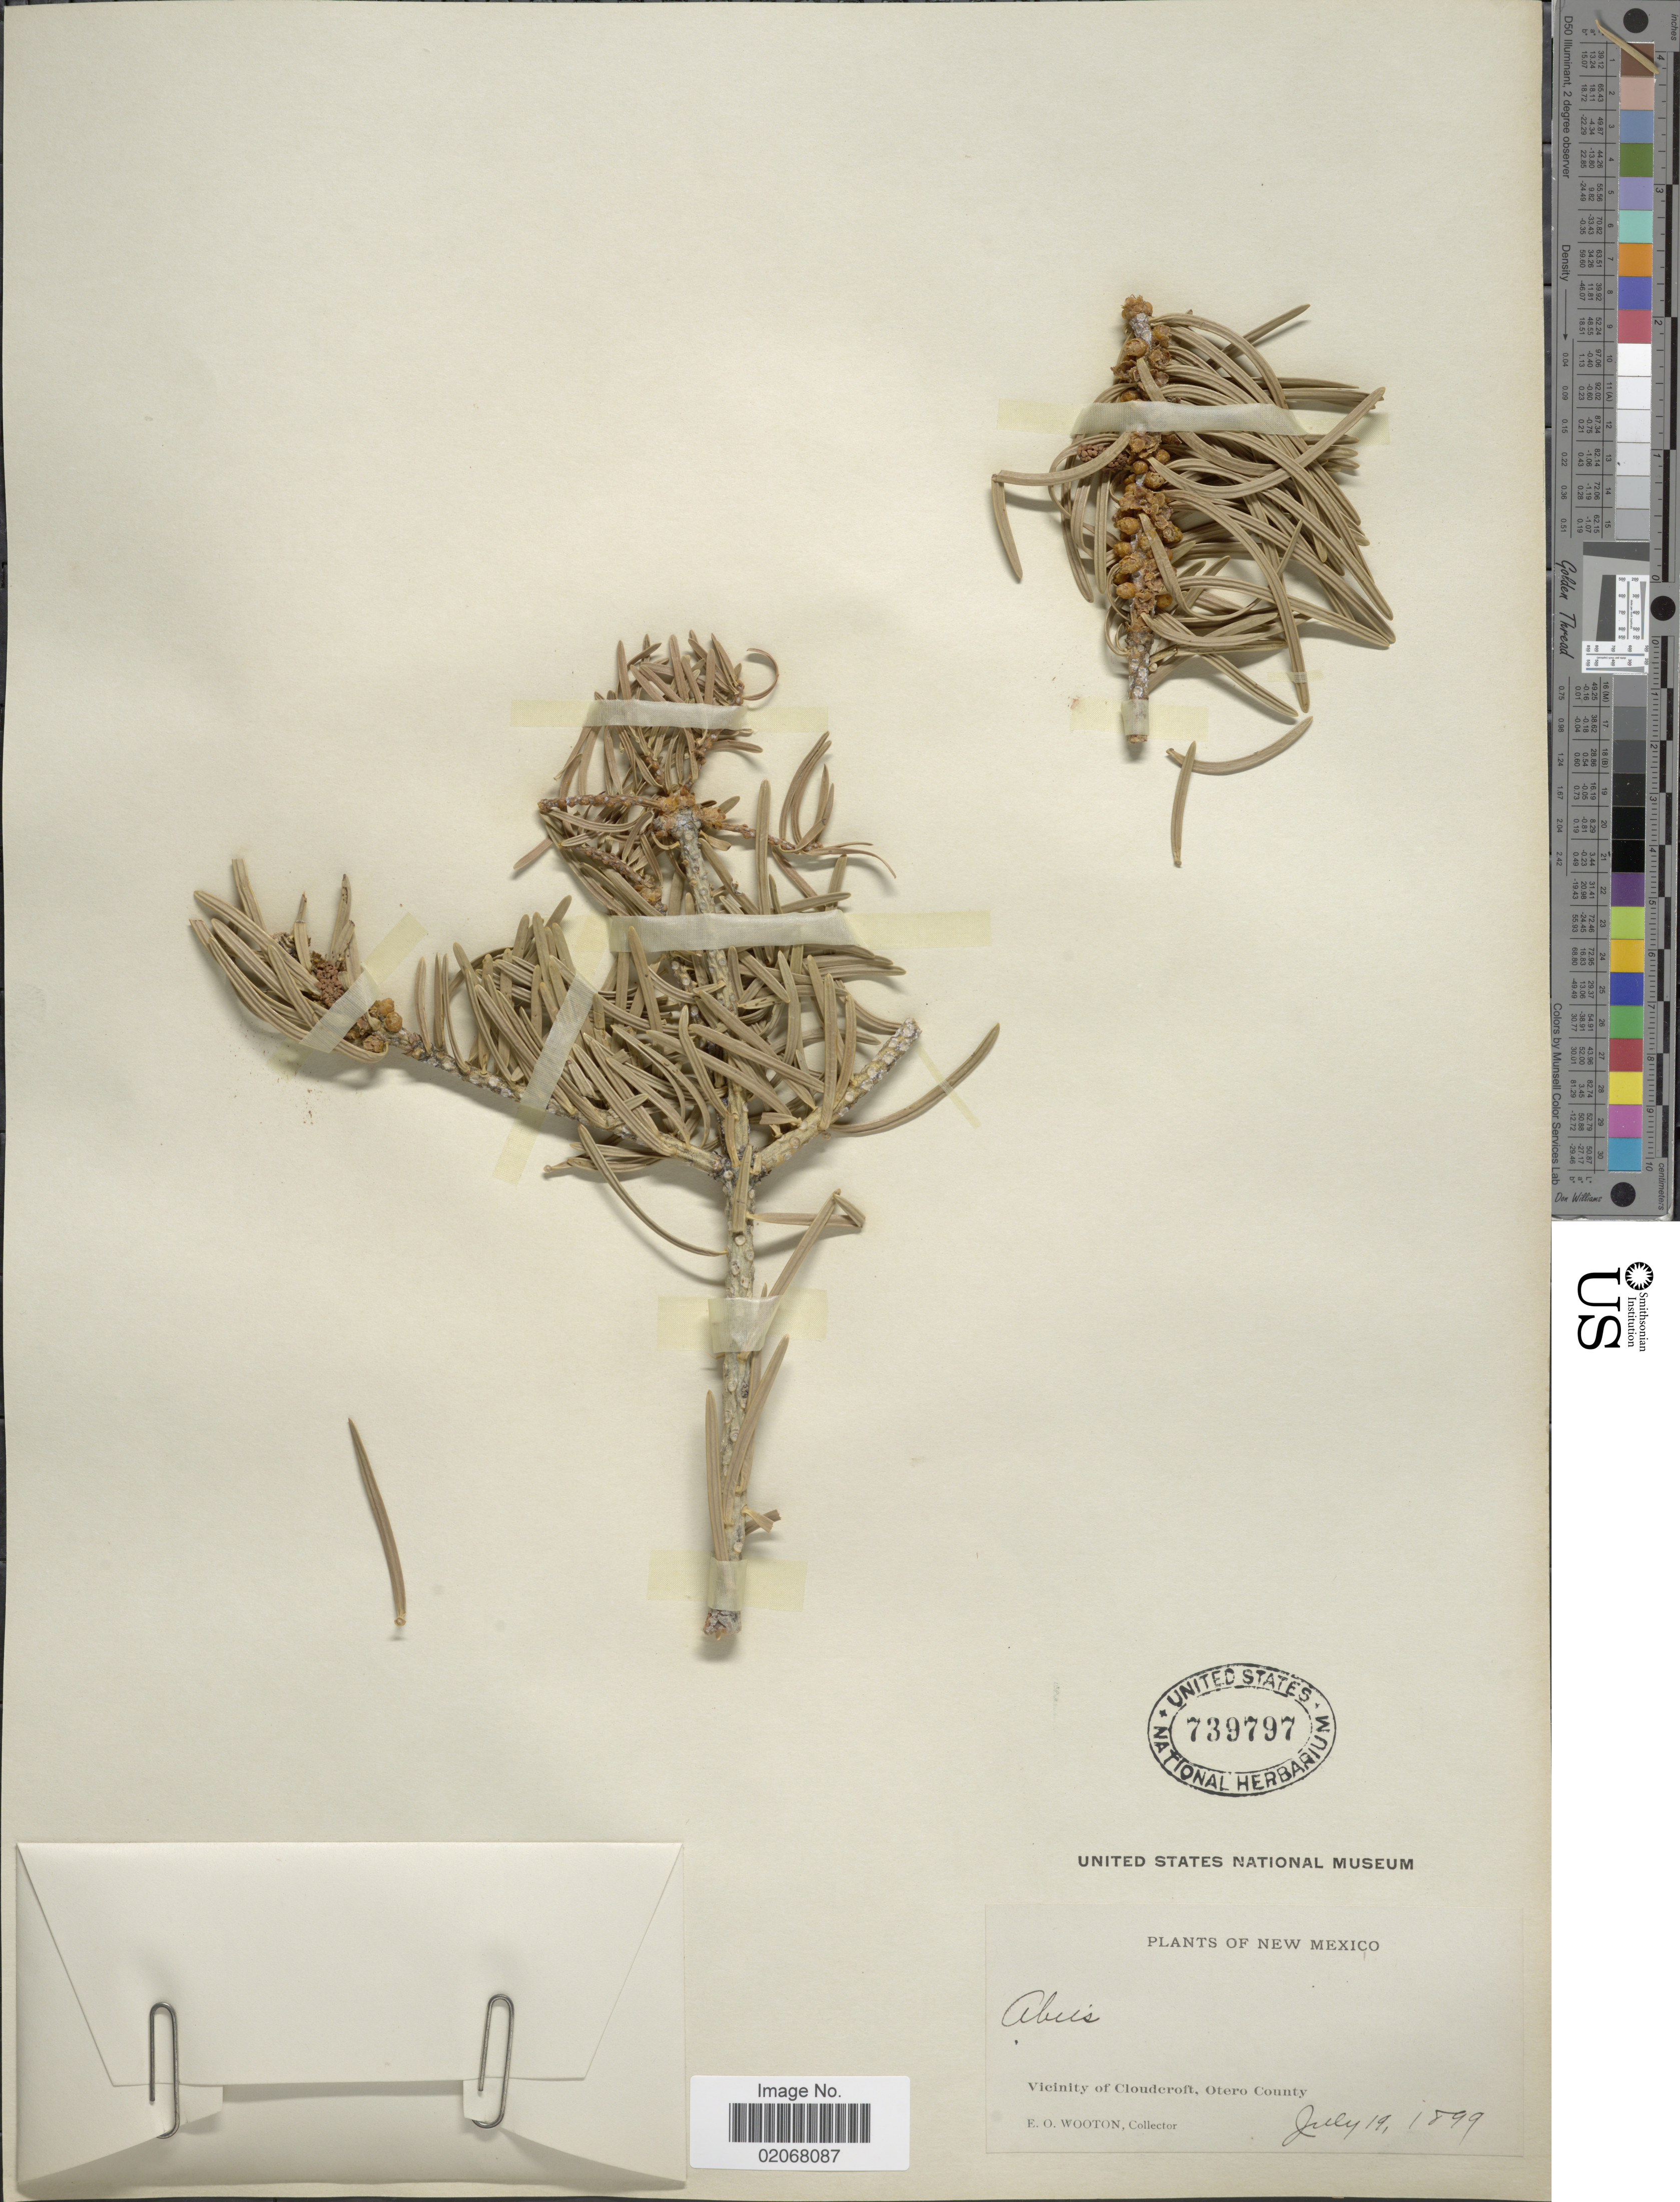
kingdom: Plantae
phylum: Tracheophyta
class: Pinopsida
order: Pinales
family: Pinaceae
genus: Abies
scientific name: Abies concolor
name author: (Gordon & Glend.) Lindl. ex Hildebr.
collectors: E. O. Wooton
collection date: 1899-07-19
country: United States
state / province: New Mexico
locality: Vicinity of Cloudcroft, Otero County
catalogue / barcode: US 739797